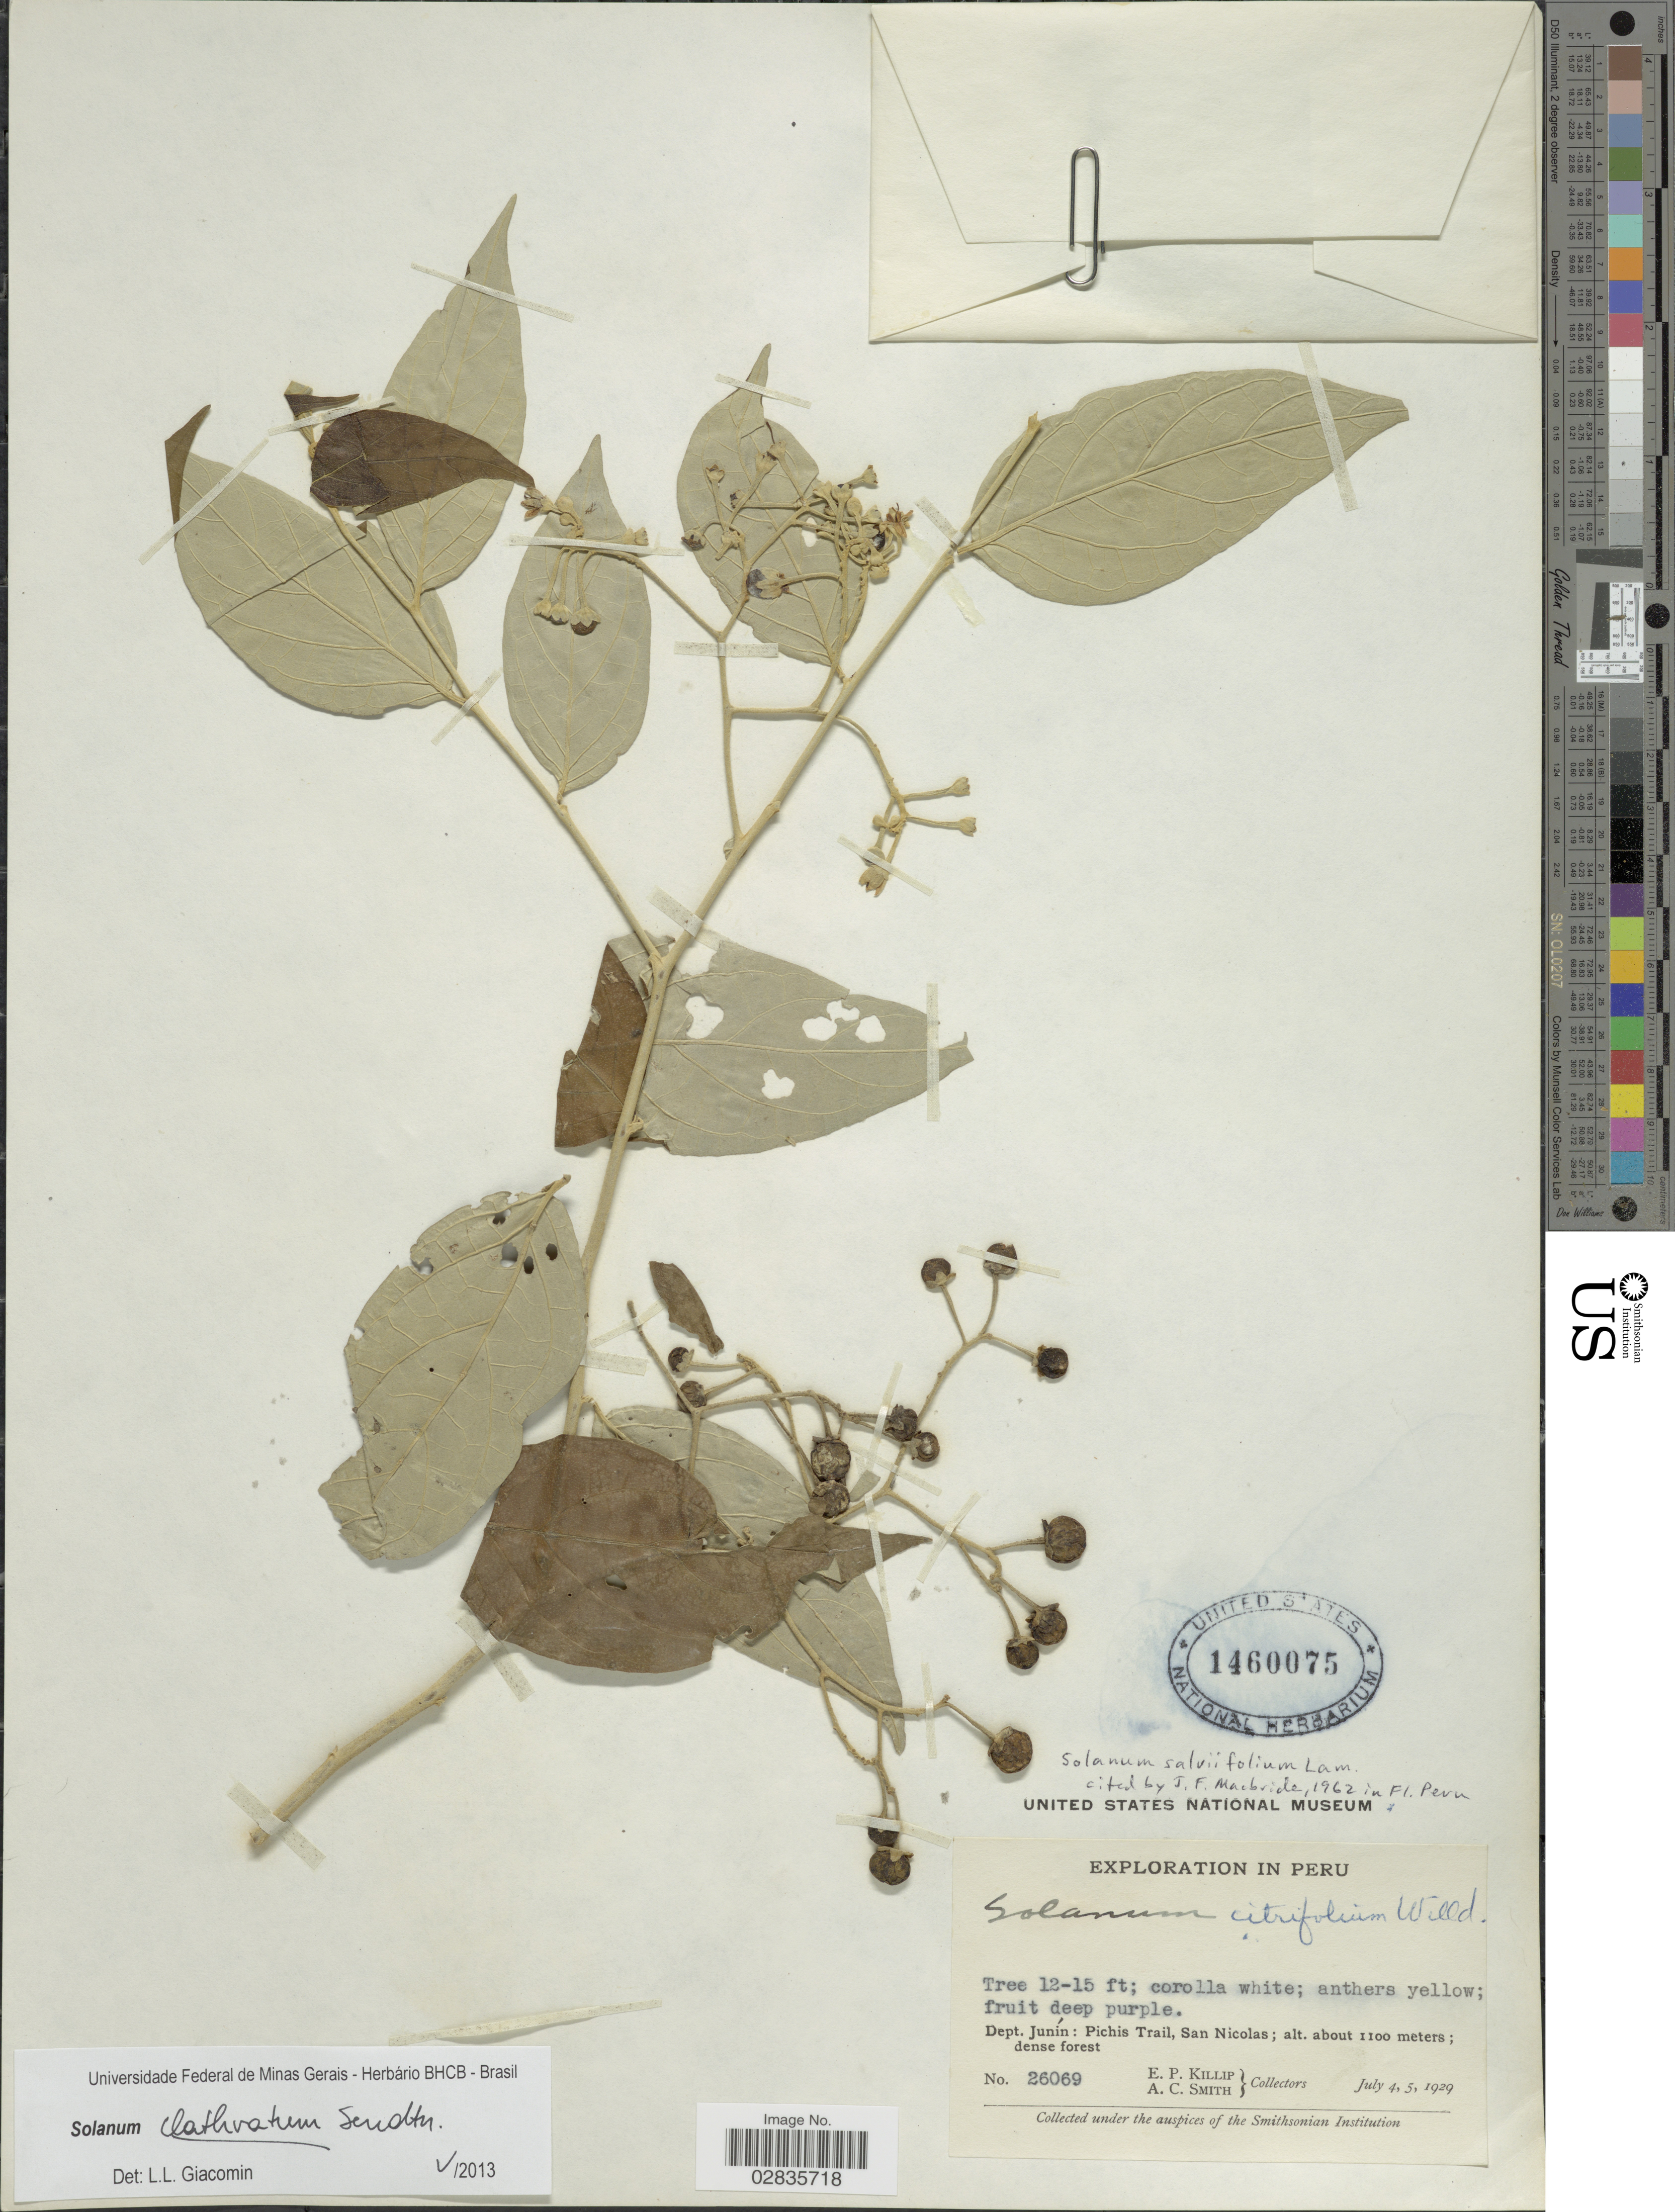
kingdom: Plantae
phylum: Tracheophyta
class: Magnoliopsida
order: Solanales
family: Solanaceae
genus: Solanum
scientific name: Solanum clathratum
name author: Sendtn.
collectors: E. P. Killip & A. C. Smith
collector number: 26069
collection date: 1929-07-04/1929-07-05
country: Peru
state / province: Junín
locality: Dept. Junín: Pichis Trail, San Nicolas.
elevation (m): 1100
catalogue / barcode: US 1460075